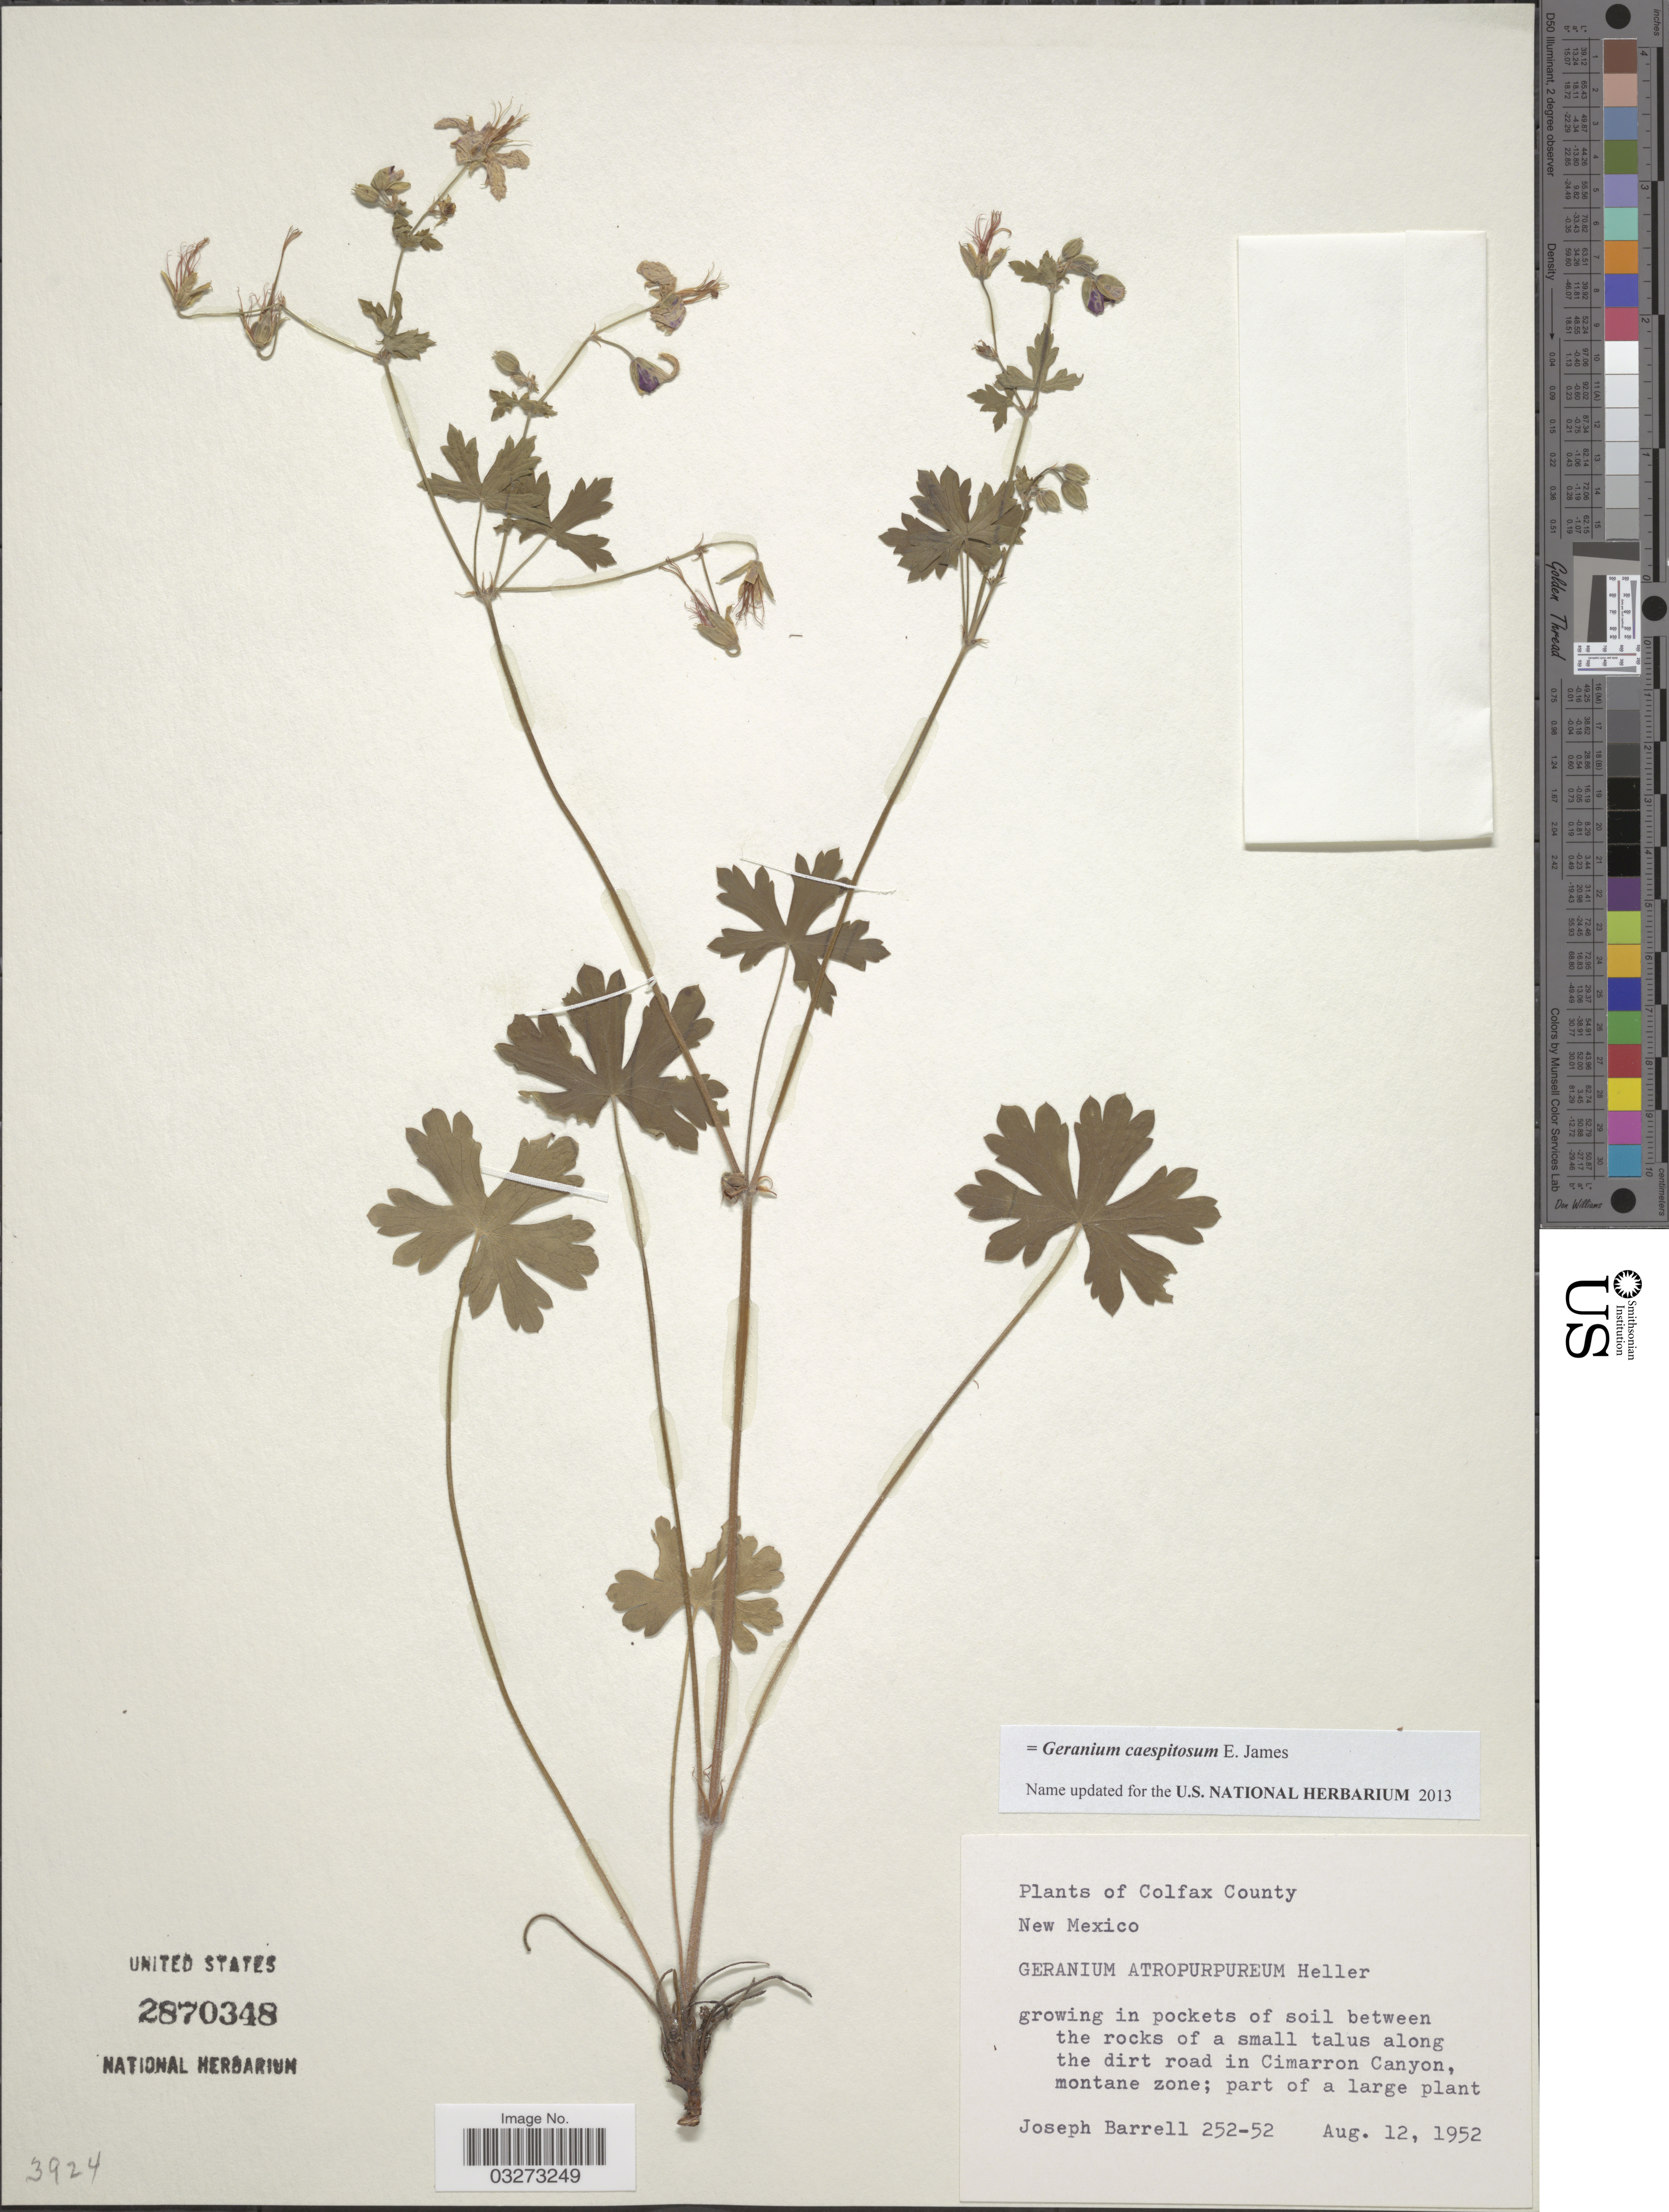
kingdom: Plantae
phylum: Tracheophyta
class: Magnoliopsida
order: Geraniales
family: Geraniaceae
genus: Geranium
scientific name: Geranium caespitosum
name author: E. James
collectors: J. Barrell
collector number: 252-52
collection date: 1952-08-12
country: United States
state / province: New Mexico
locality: Colfax County. Along the dirt road in Cimarron Canyon, montane zone.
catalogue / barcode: US 2870348